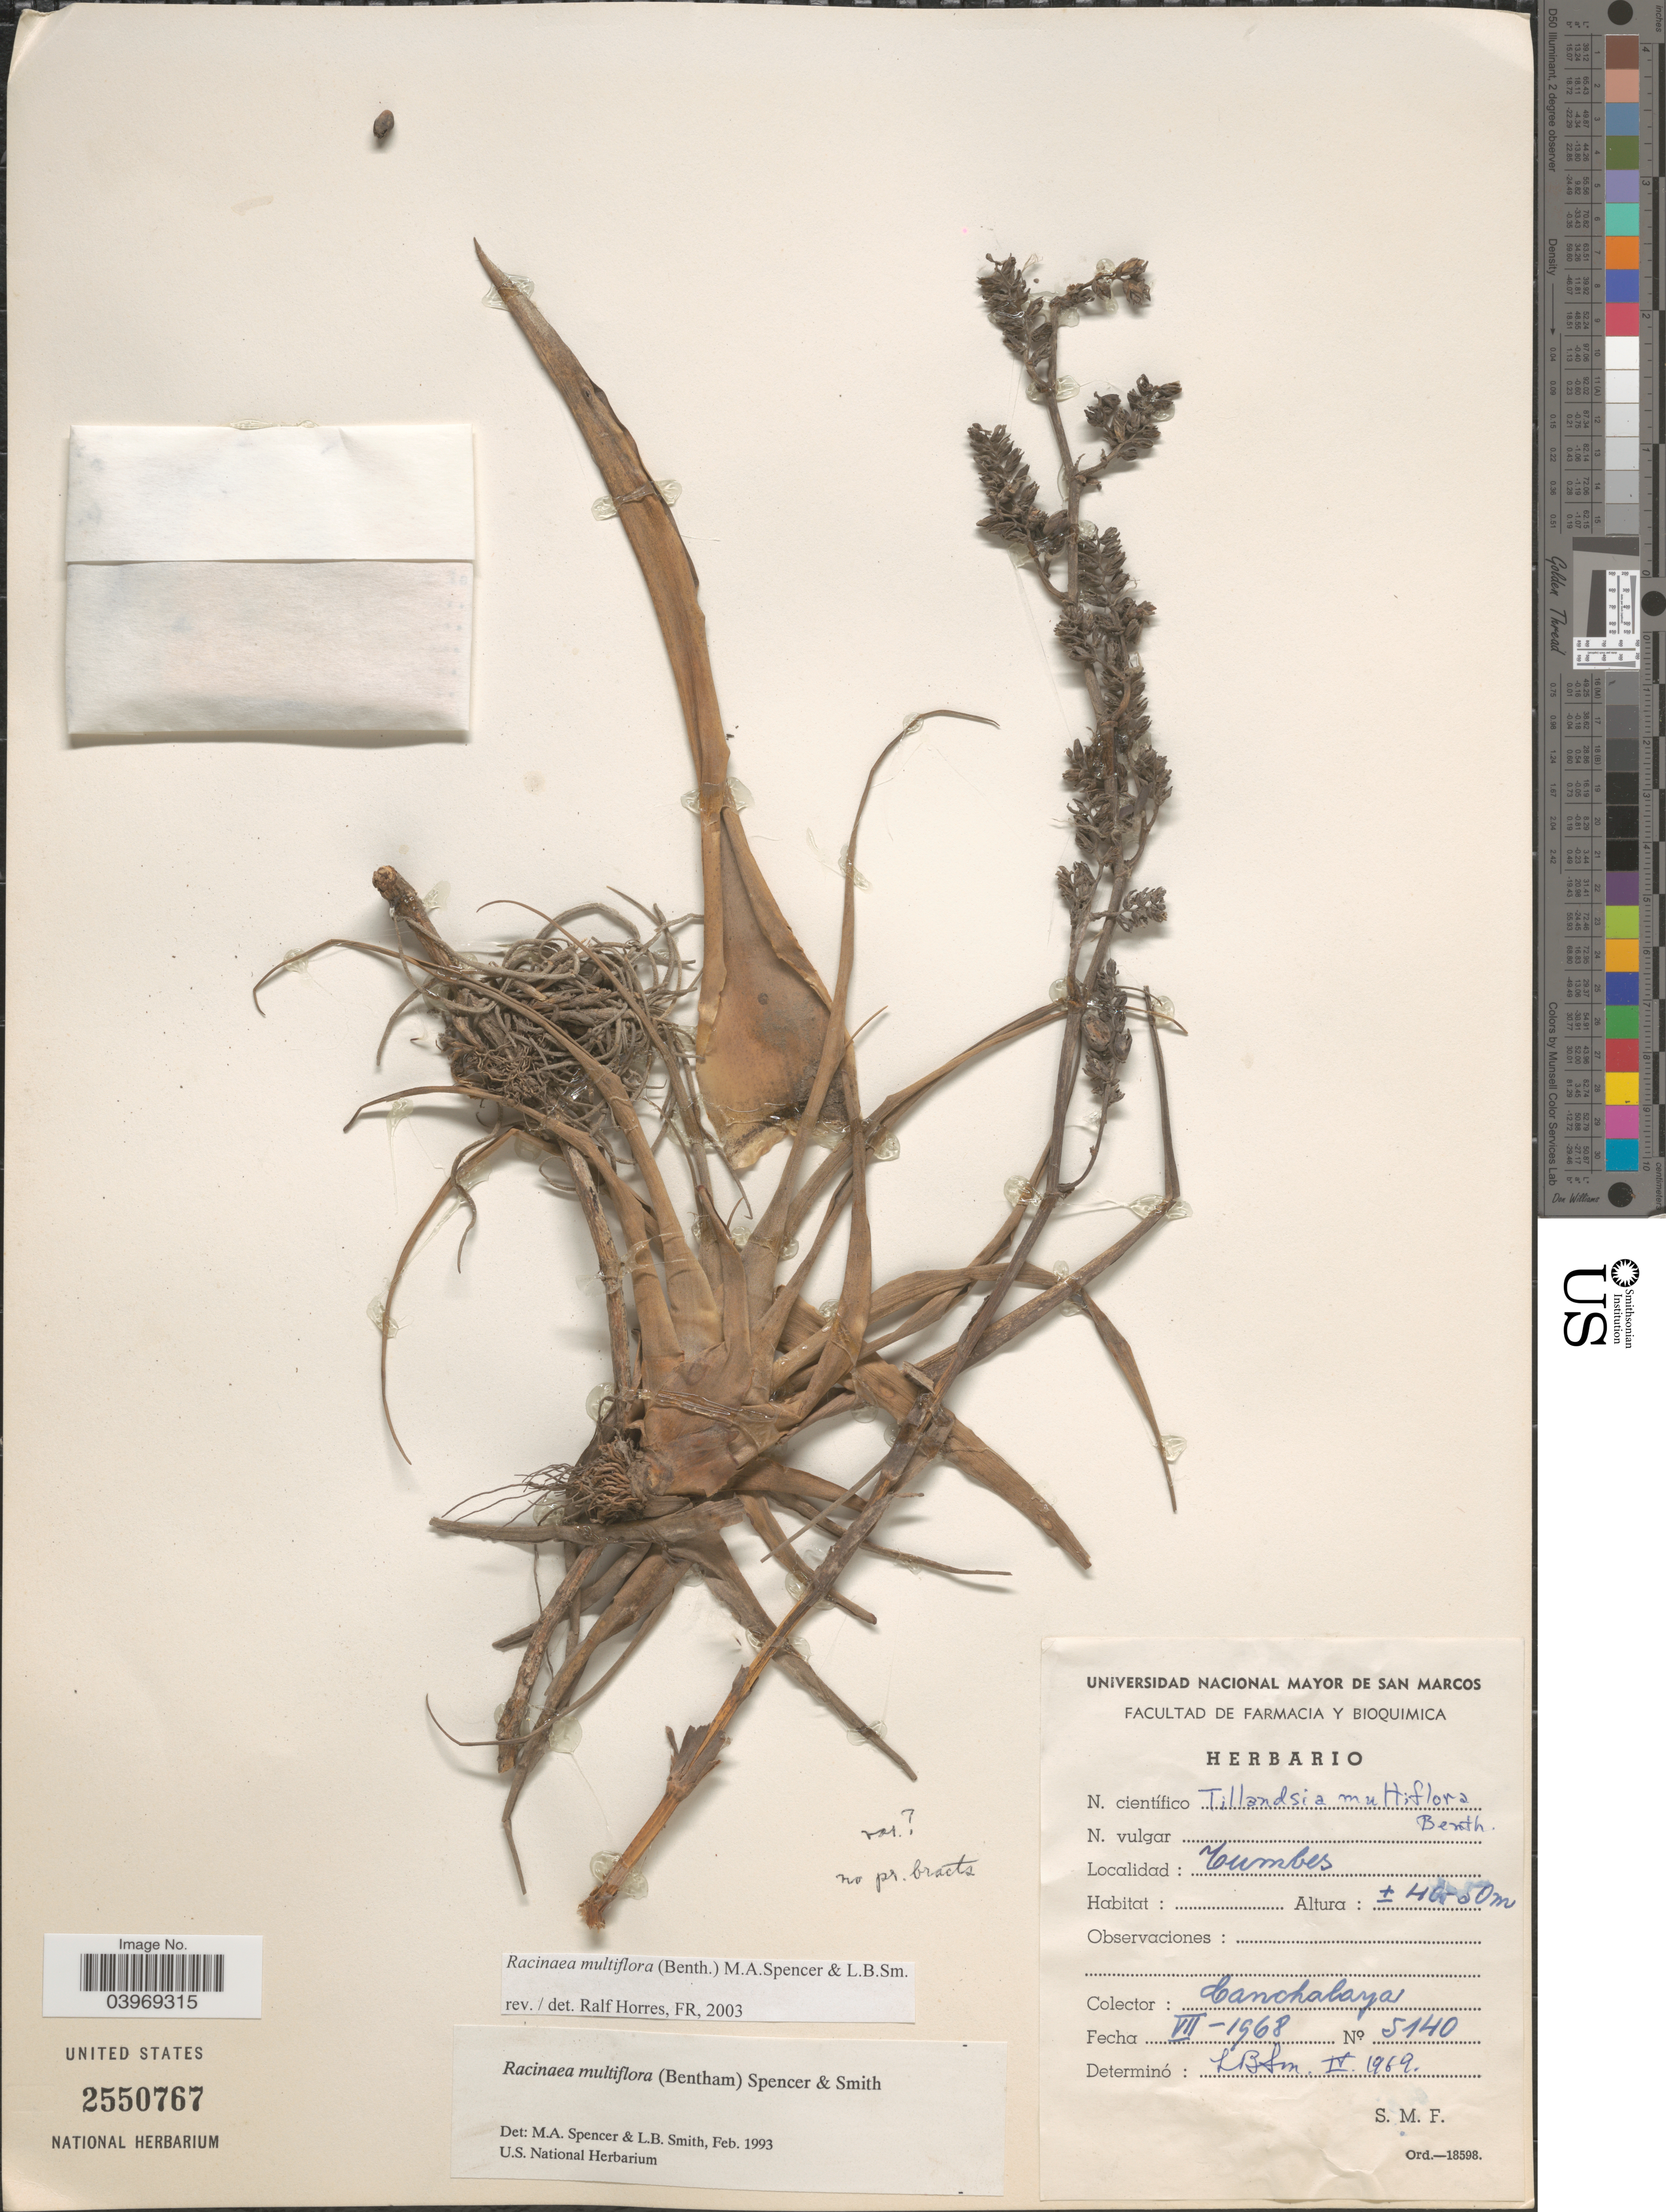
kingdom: Plantae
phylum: Tracheophyta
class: Liliopsida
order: Poales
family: Bromeliaceae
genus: Racinaea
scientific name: Racinaea multiflora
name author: (Benth.) M.A. Spencer & L.B. Sm.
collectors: Canchabaya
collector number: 5140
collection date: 1968-07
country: Peru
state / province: Tumbes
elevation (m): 40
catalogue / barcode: US 2550767